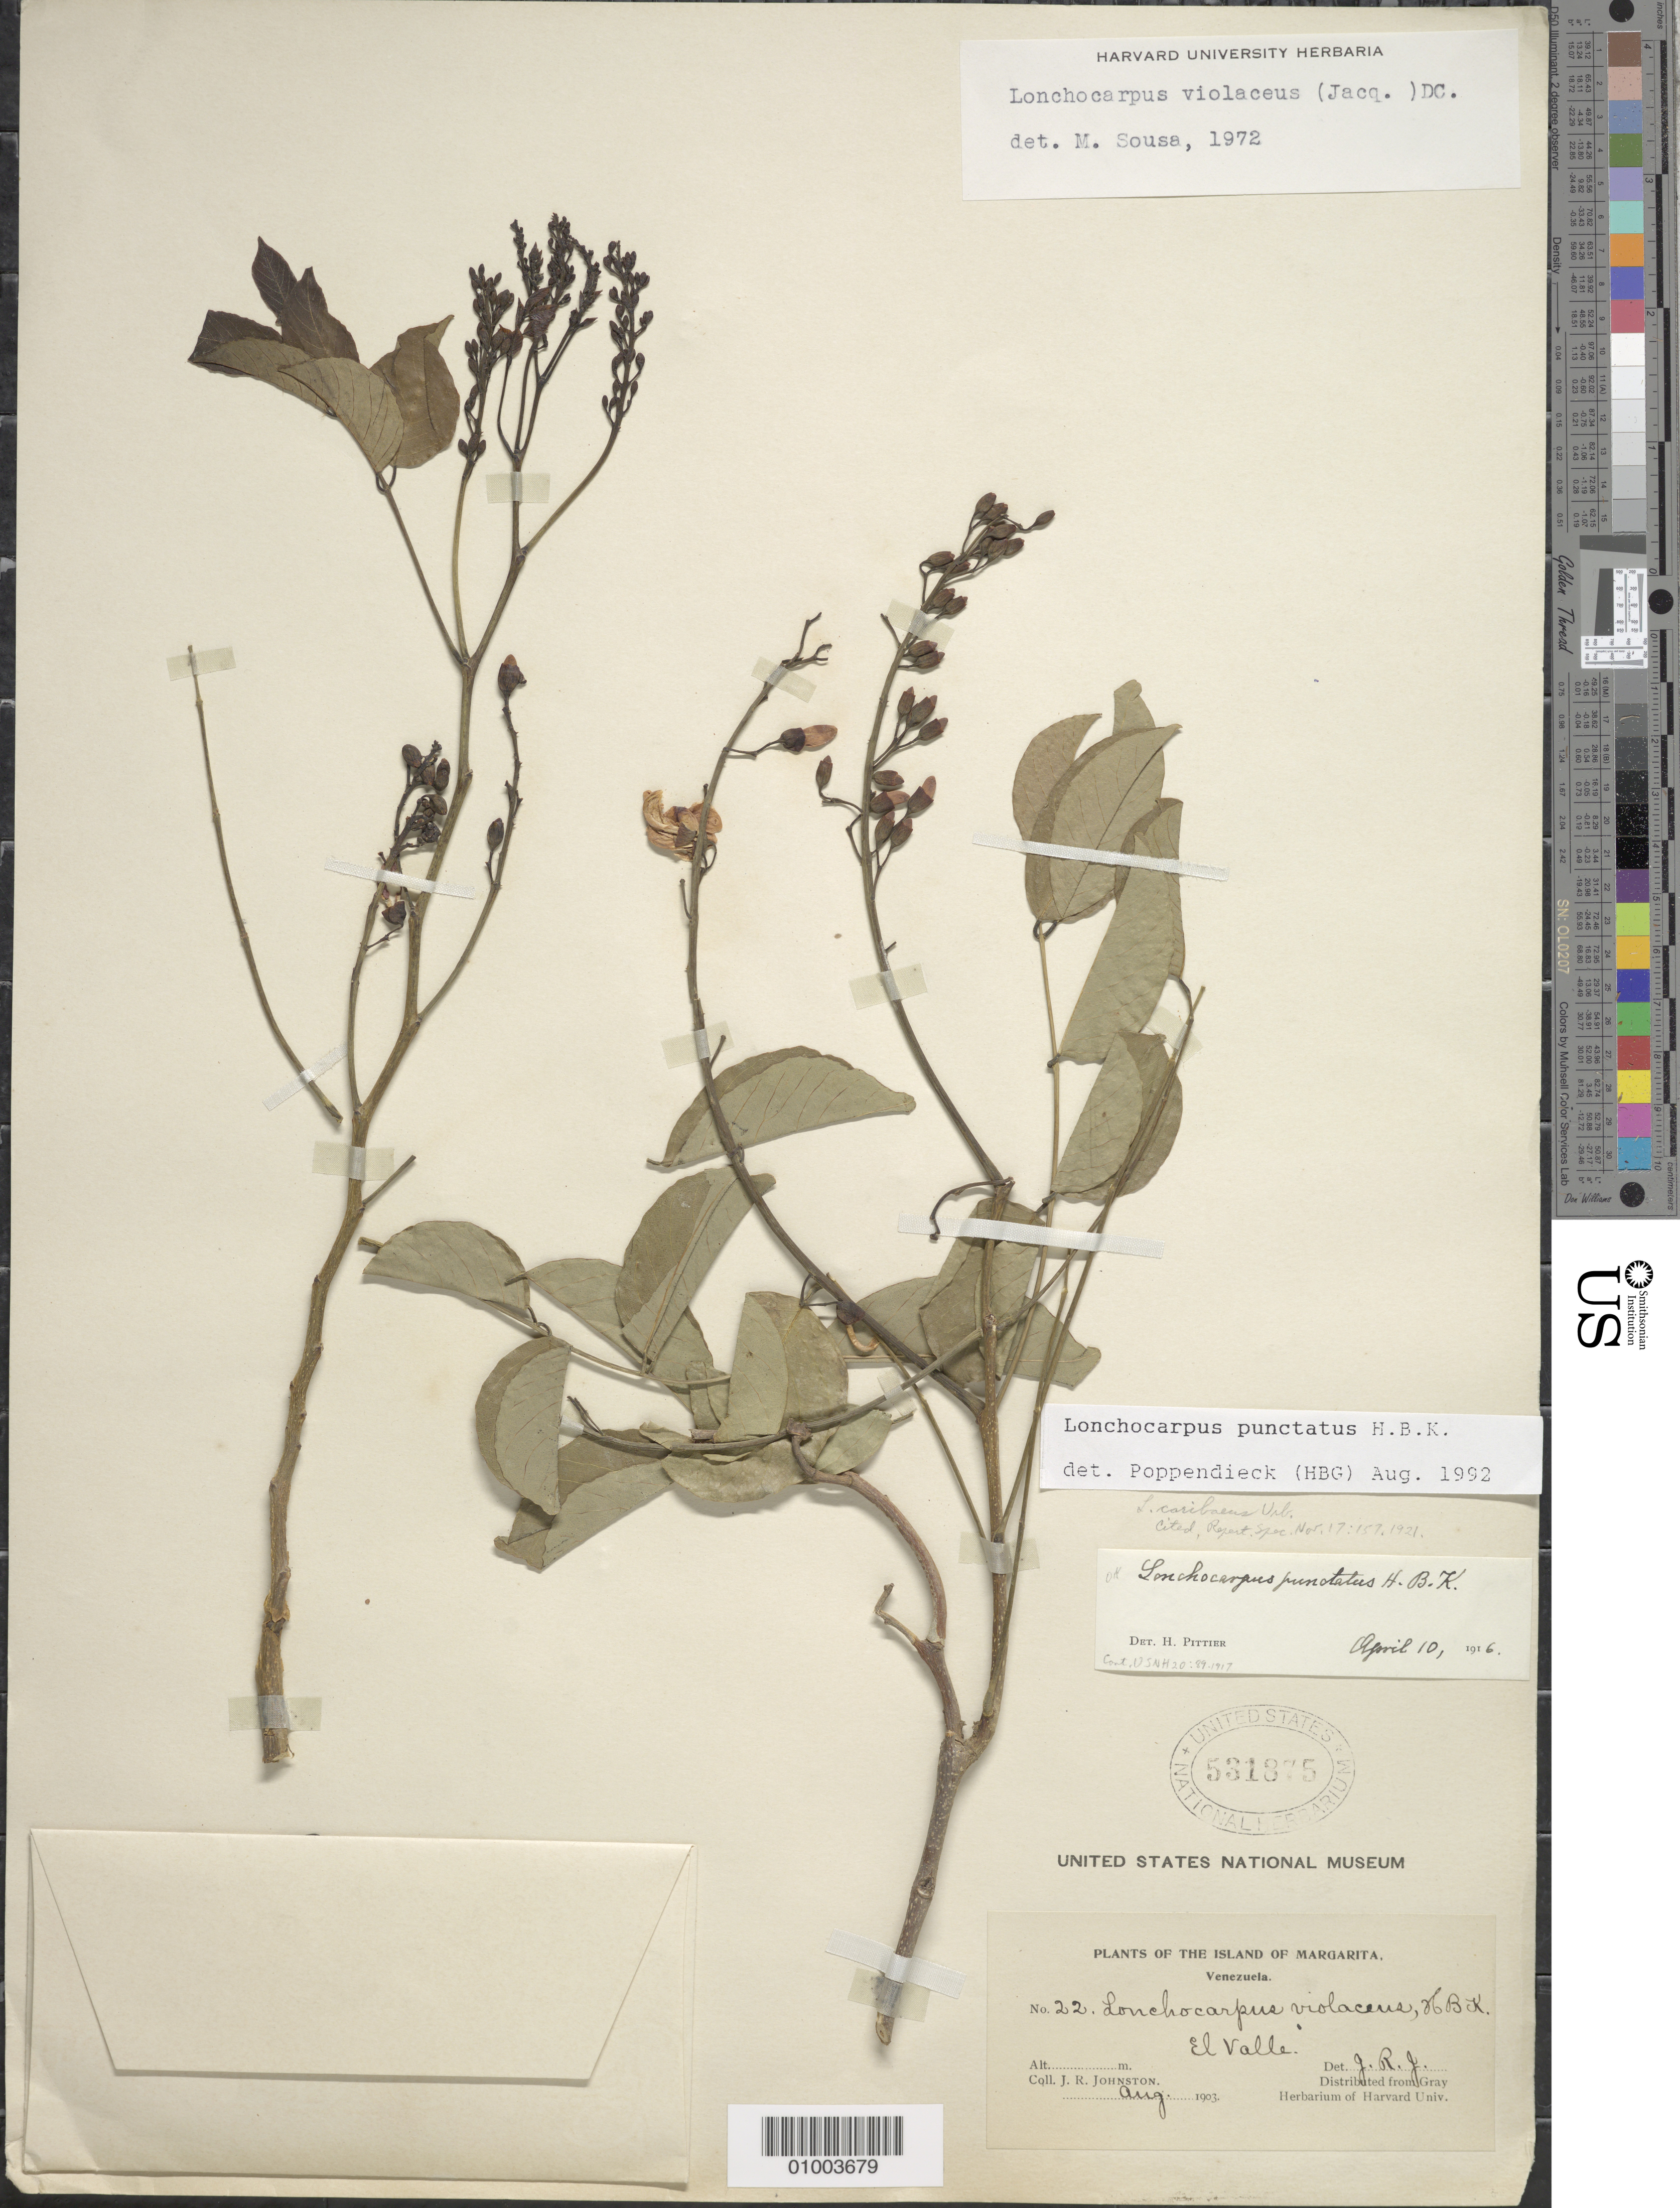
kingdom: Plantae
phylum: Tracheophyta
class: Magnoliopsida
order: Fabales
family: Fabaceae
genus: Lonchocarpus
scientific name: Lonchocarpus punctatus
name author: Kunth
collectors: J. Johnston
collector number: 22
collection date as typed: Aug 1903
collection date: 1903-08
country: Venezuela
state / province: Nueva Esparta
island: Margarita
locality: El Valle.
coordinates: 0 N, 0 E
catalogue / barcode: US 531875